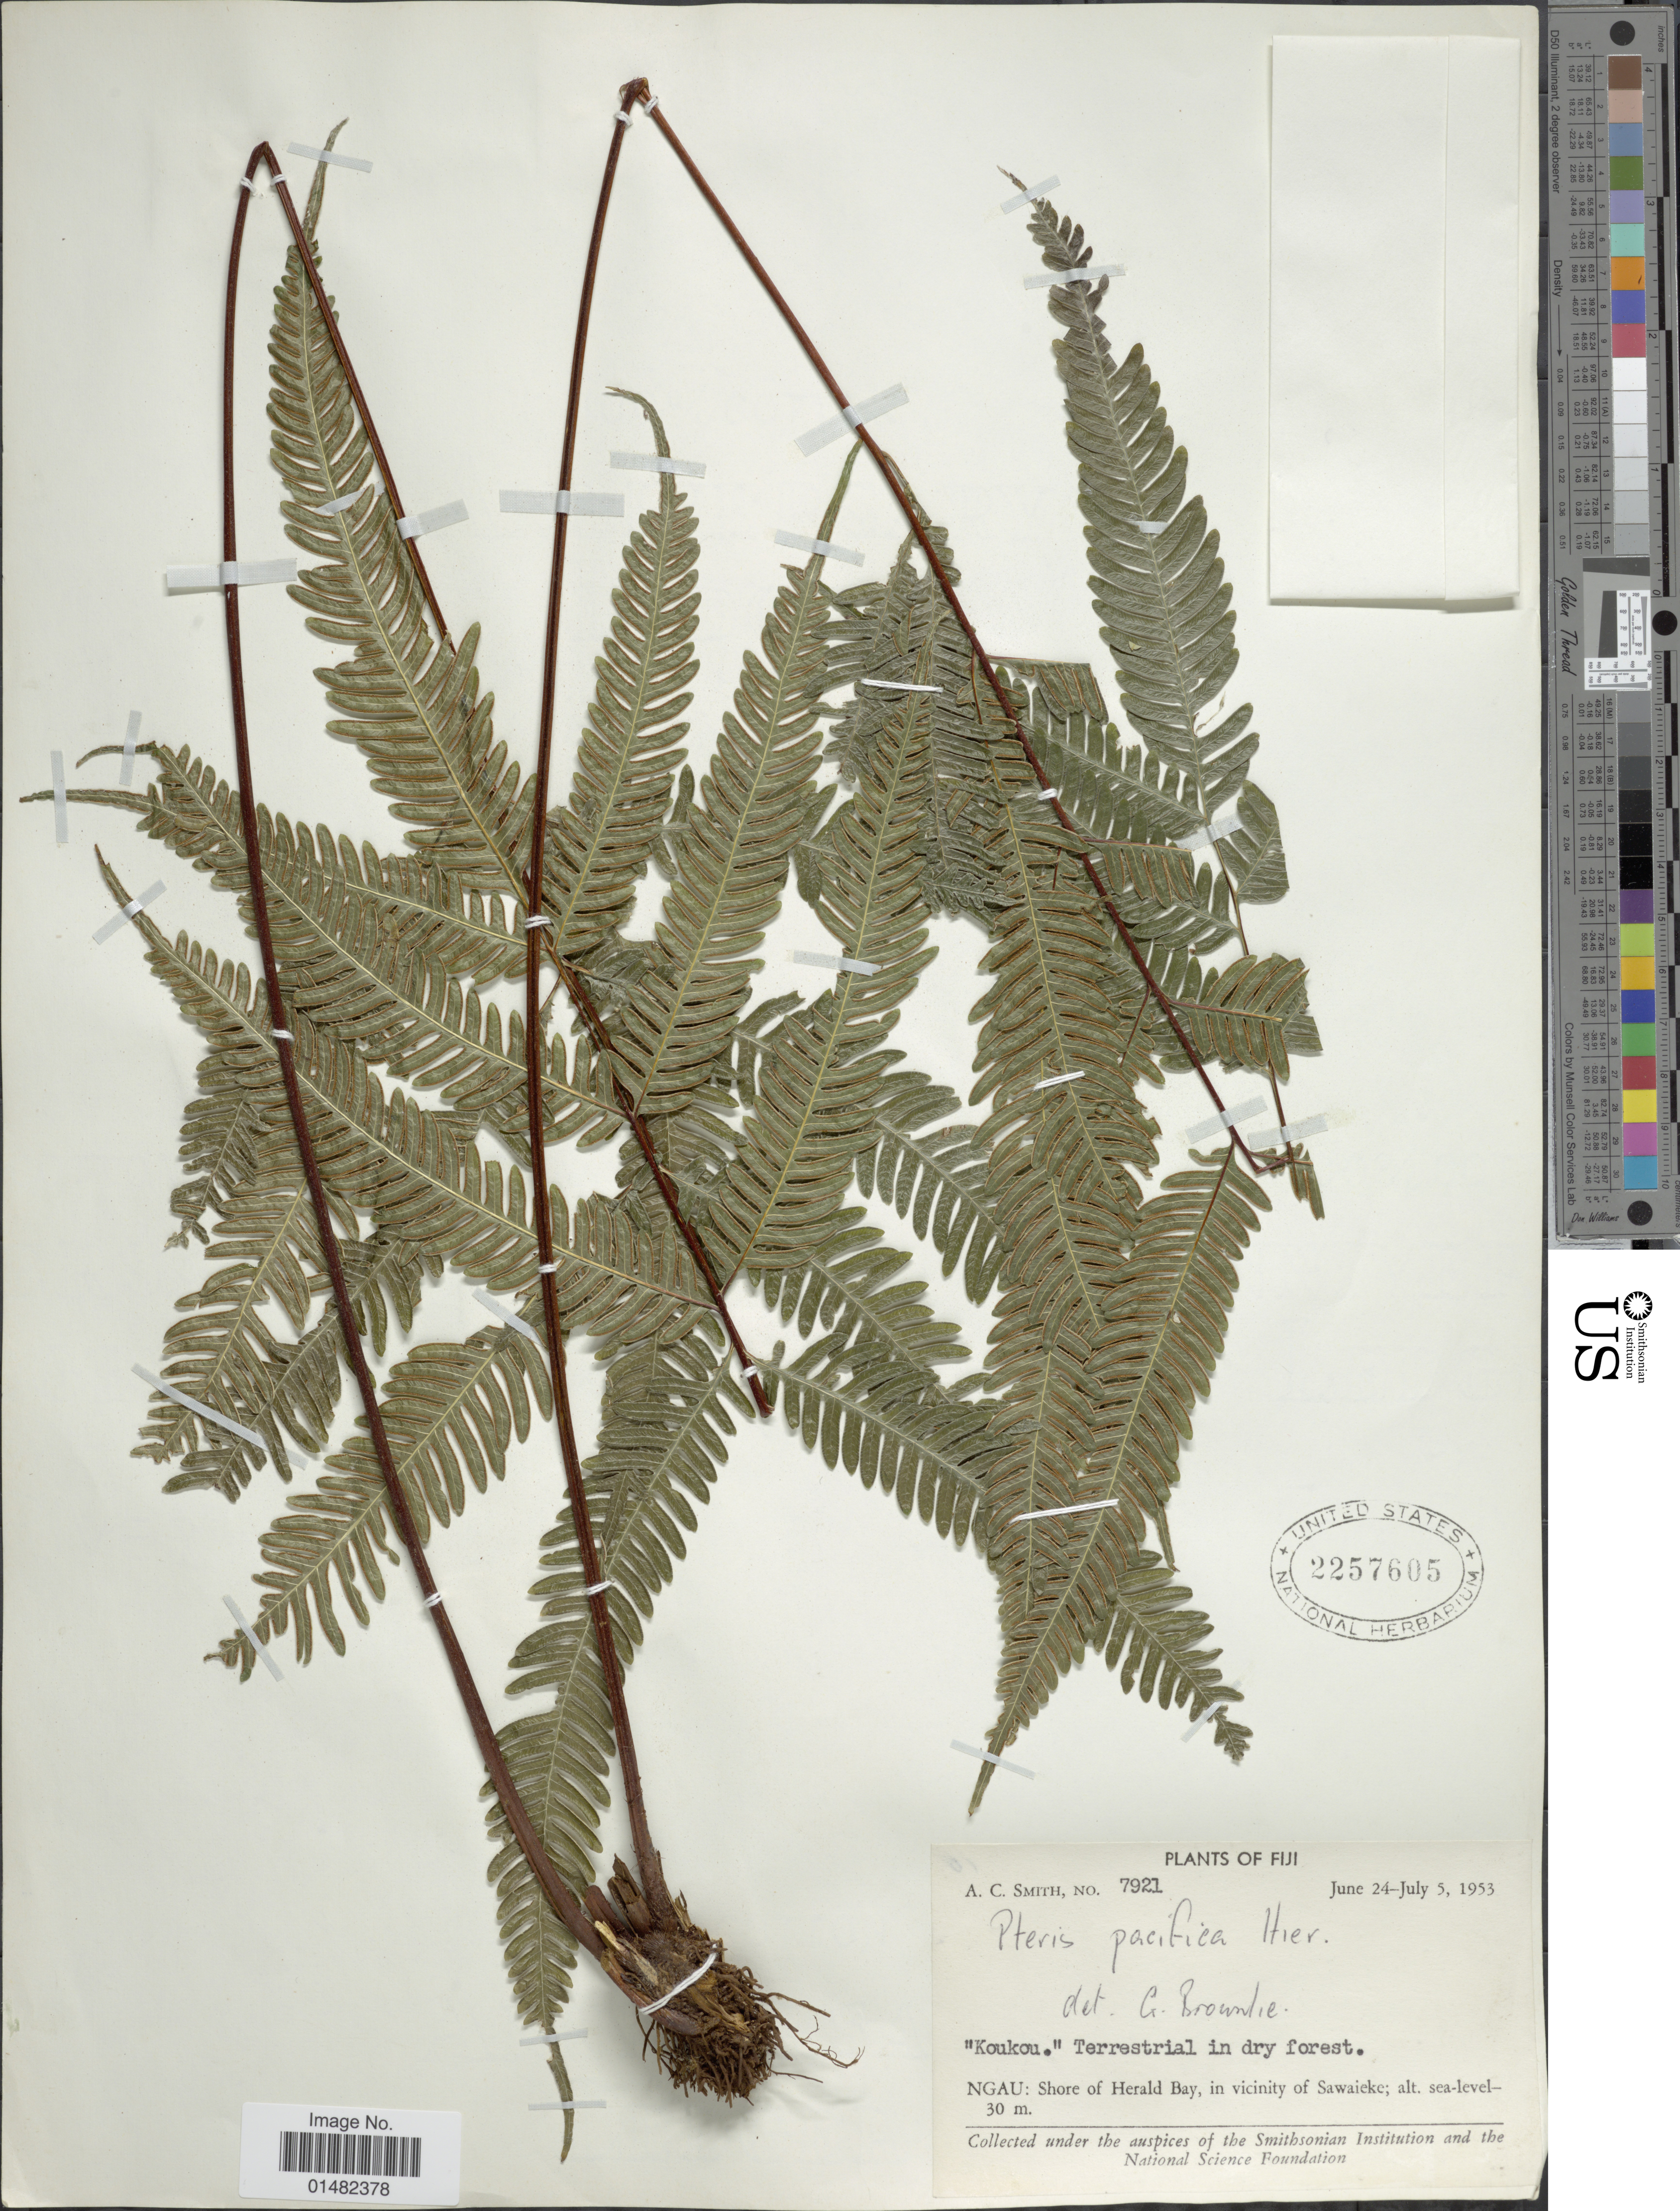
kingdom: Plantae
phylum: Tracheophyta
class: Polypodiopsida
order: Polypodiales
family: Pteridaceae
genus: Pteris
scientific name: Pteris pacifica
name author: Hieron.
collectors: A. C. Smith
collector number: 7921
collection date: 1953-06-24/1953-07-05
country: Fiji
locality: Ngau: Shore of Herald Bay, in vicinity of Sawaieke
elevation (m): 30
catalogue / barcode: US 2257605